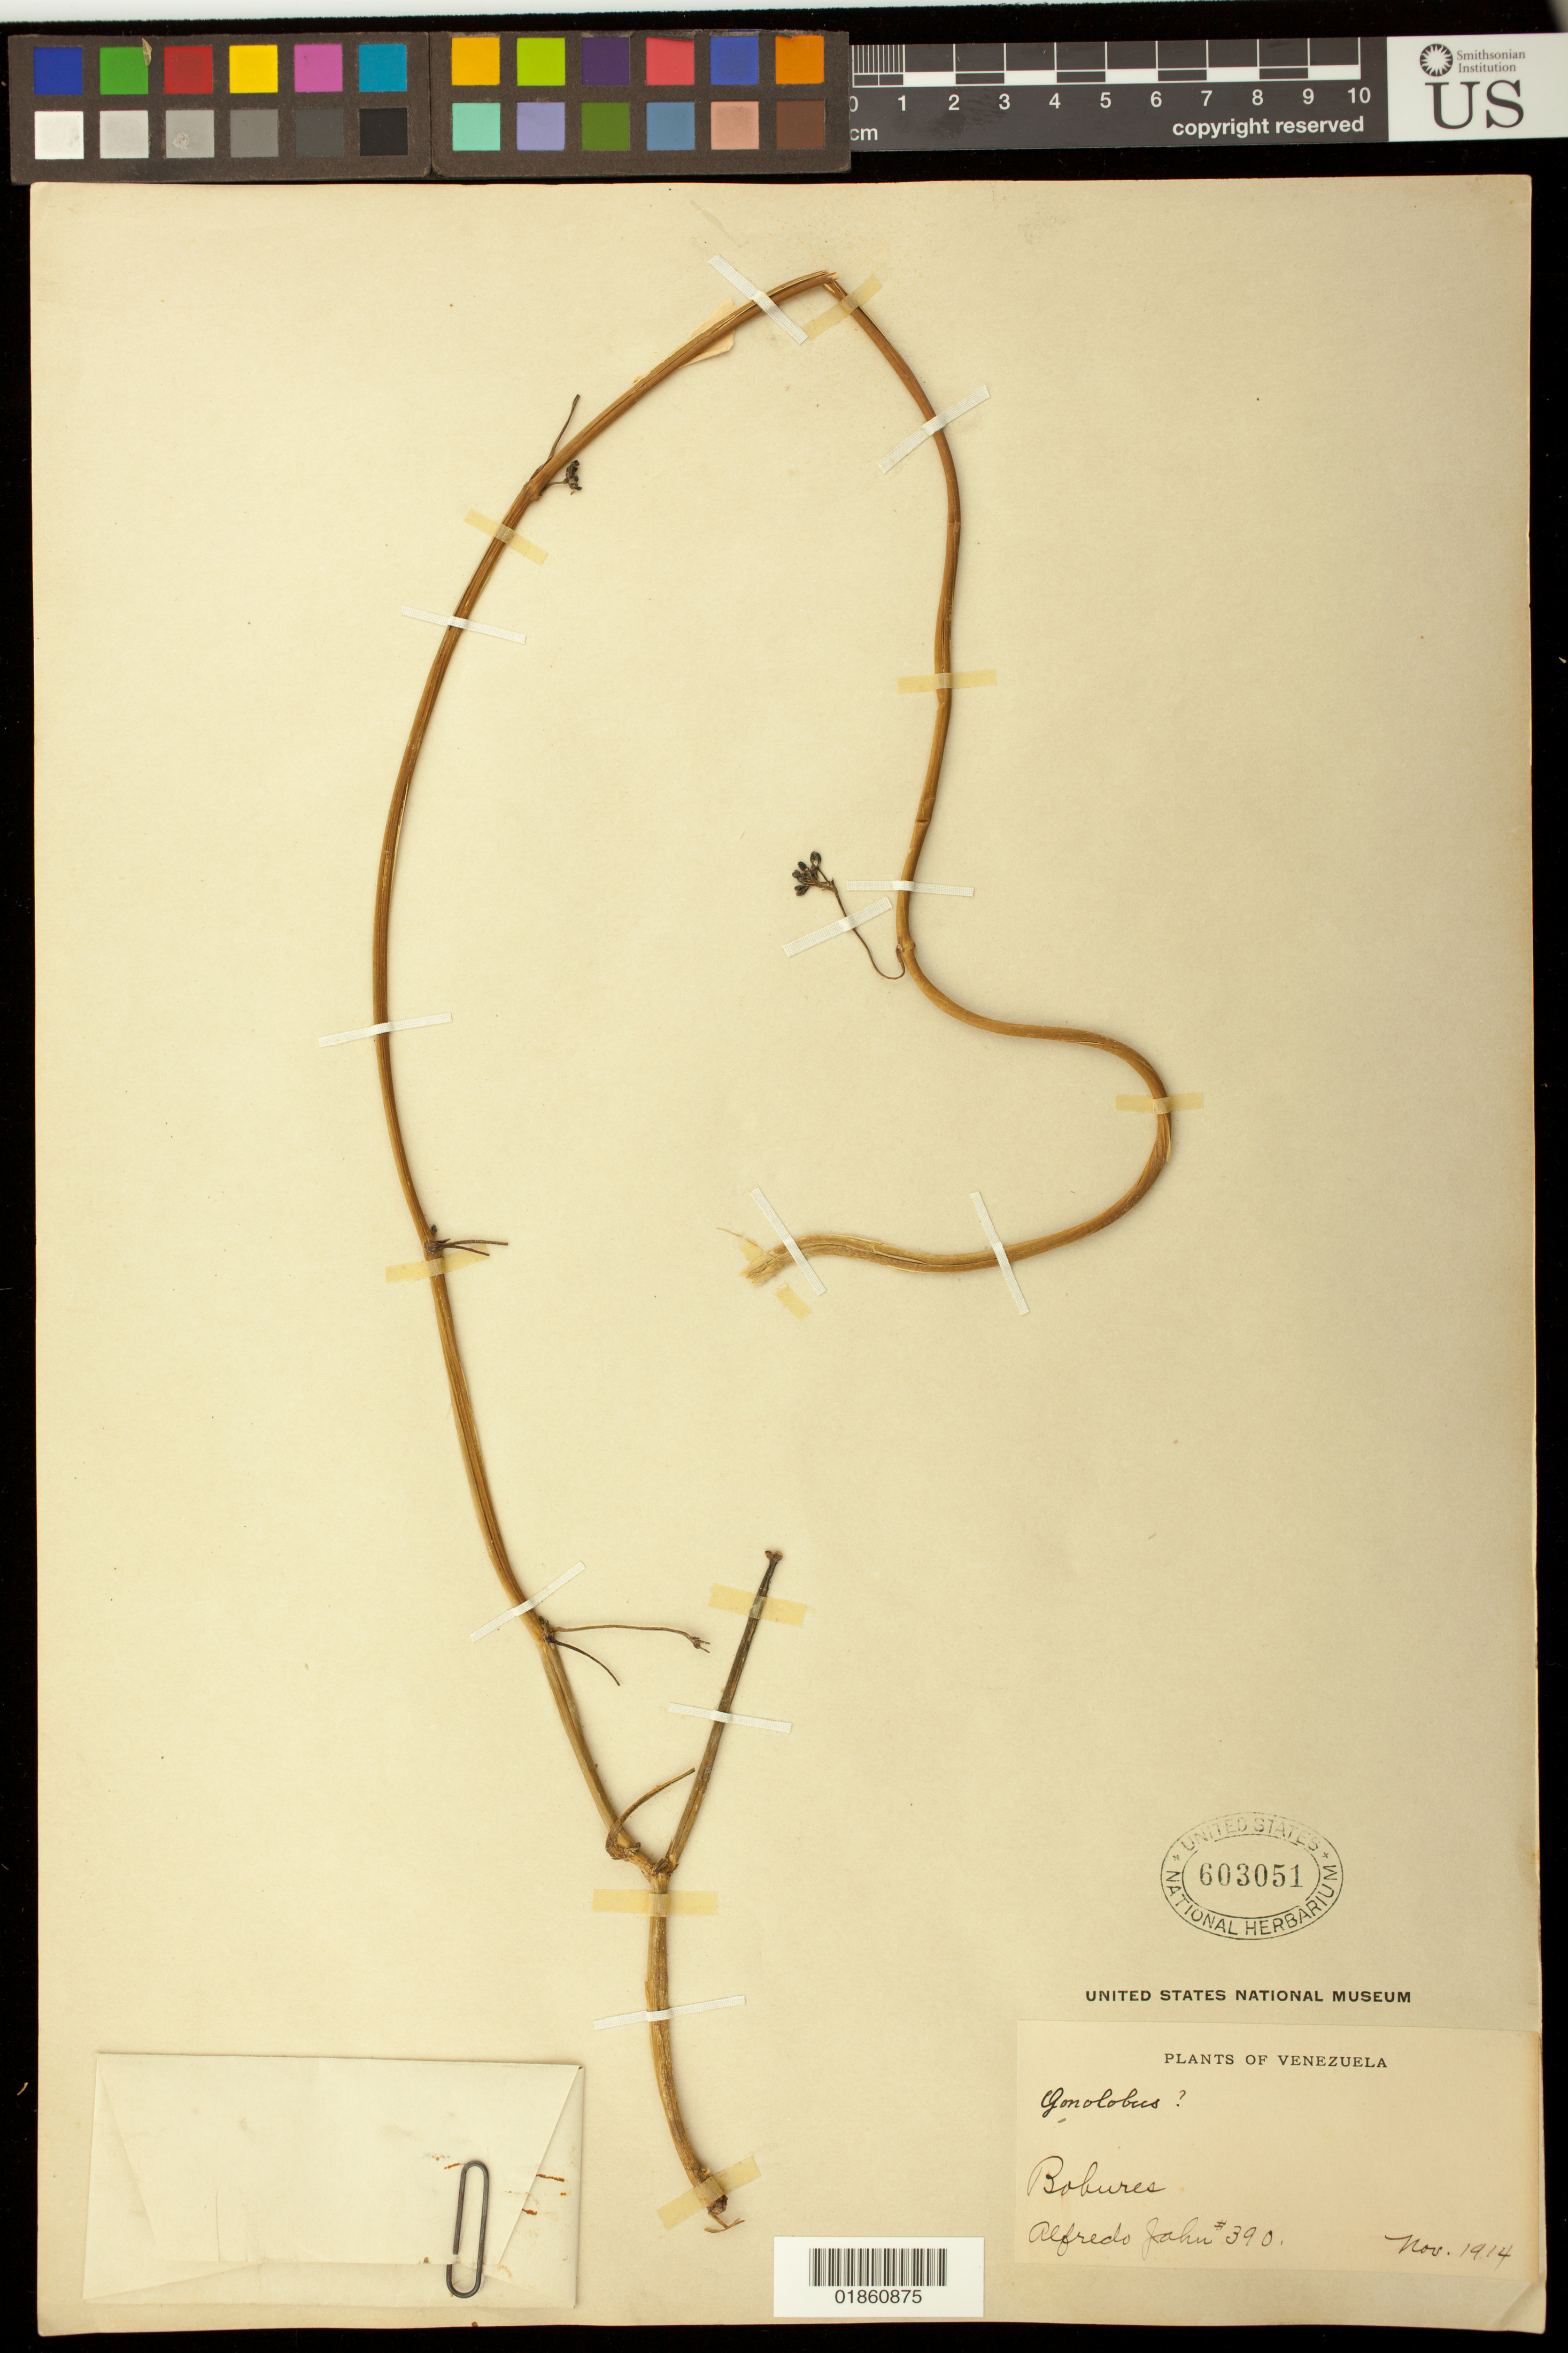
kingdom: Plantae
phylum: Tracheophyta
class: Magnoliopsida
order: Gentianales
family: Apocynaceae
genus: Gonolobus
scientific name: Gonolobus sp.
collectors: A. Jahn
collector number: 390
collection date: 1914-11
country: Venezuela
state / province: Zulia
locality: Bobures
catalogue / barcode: US 603051